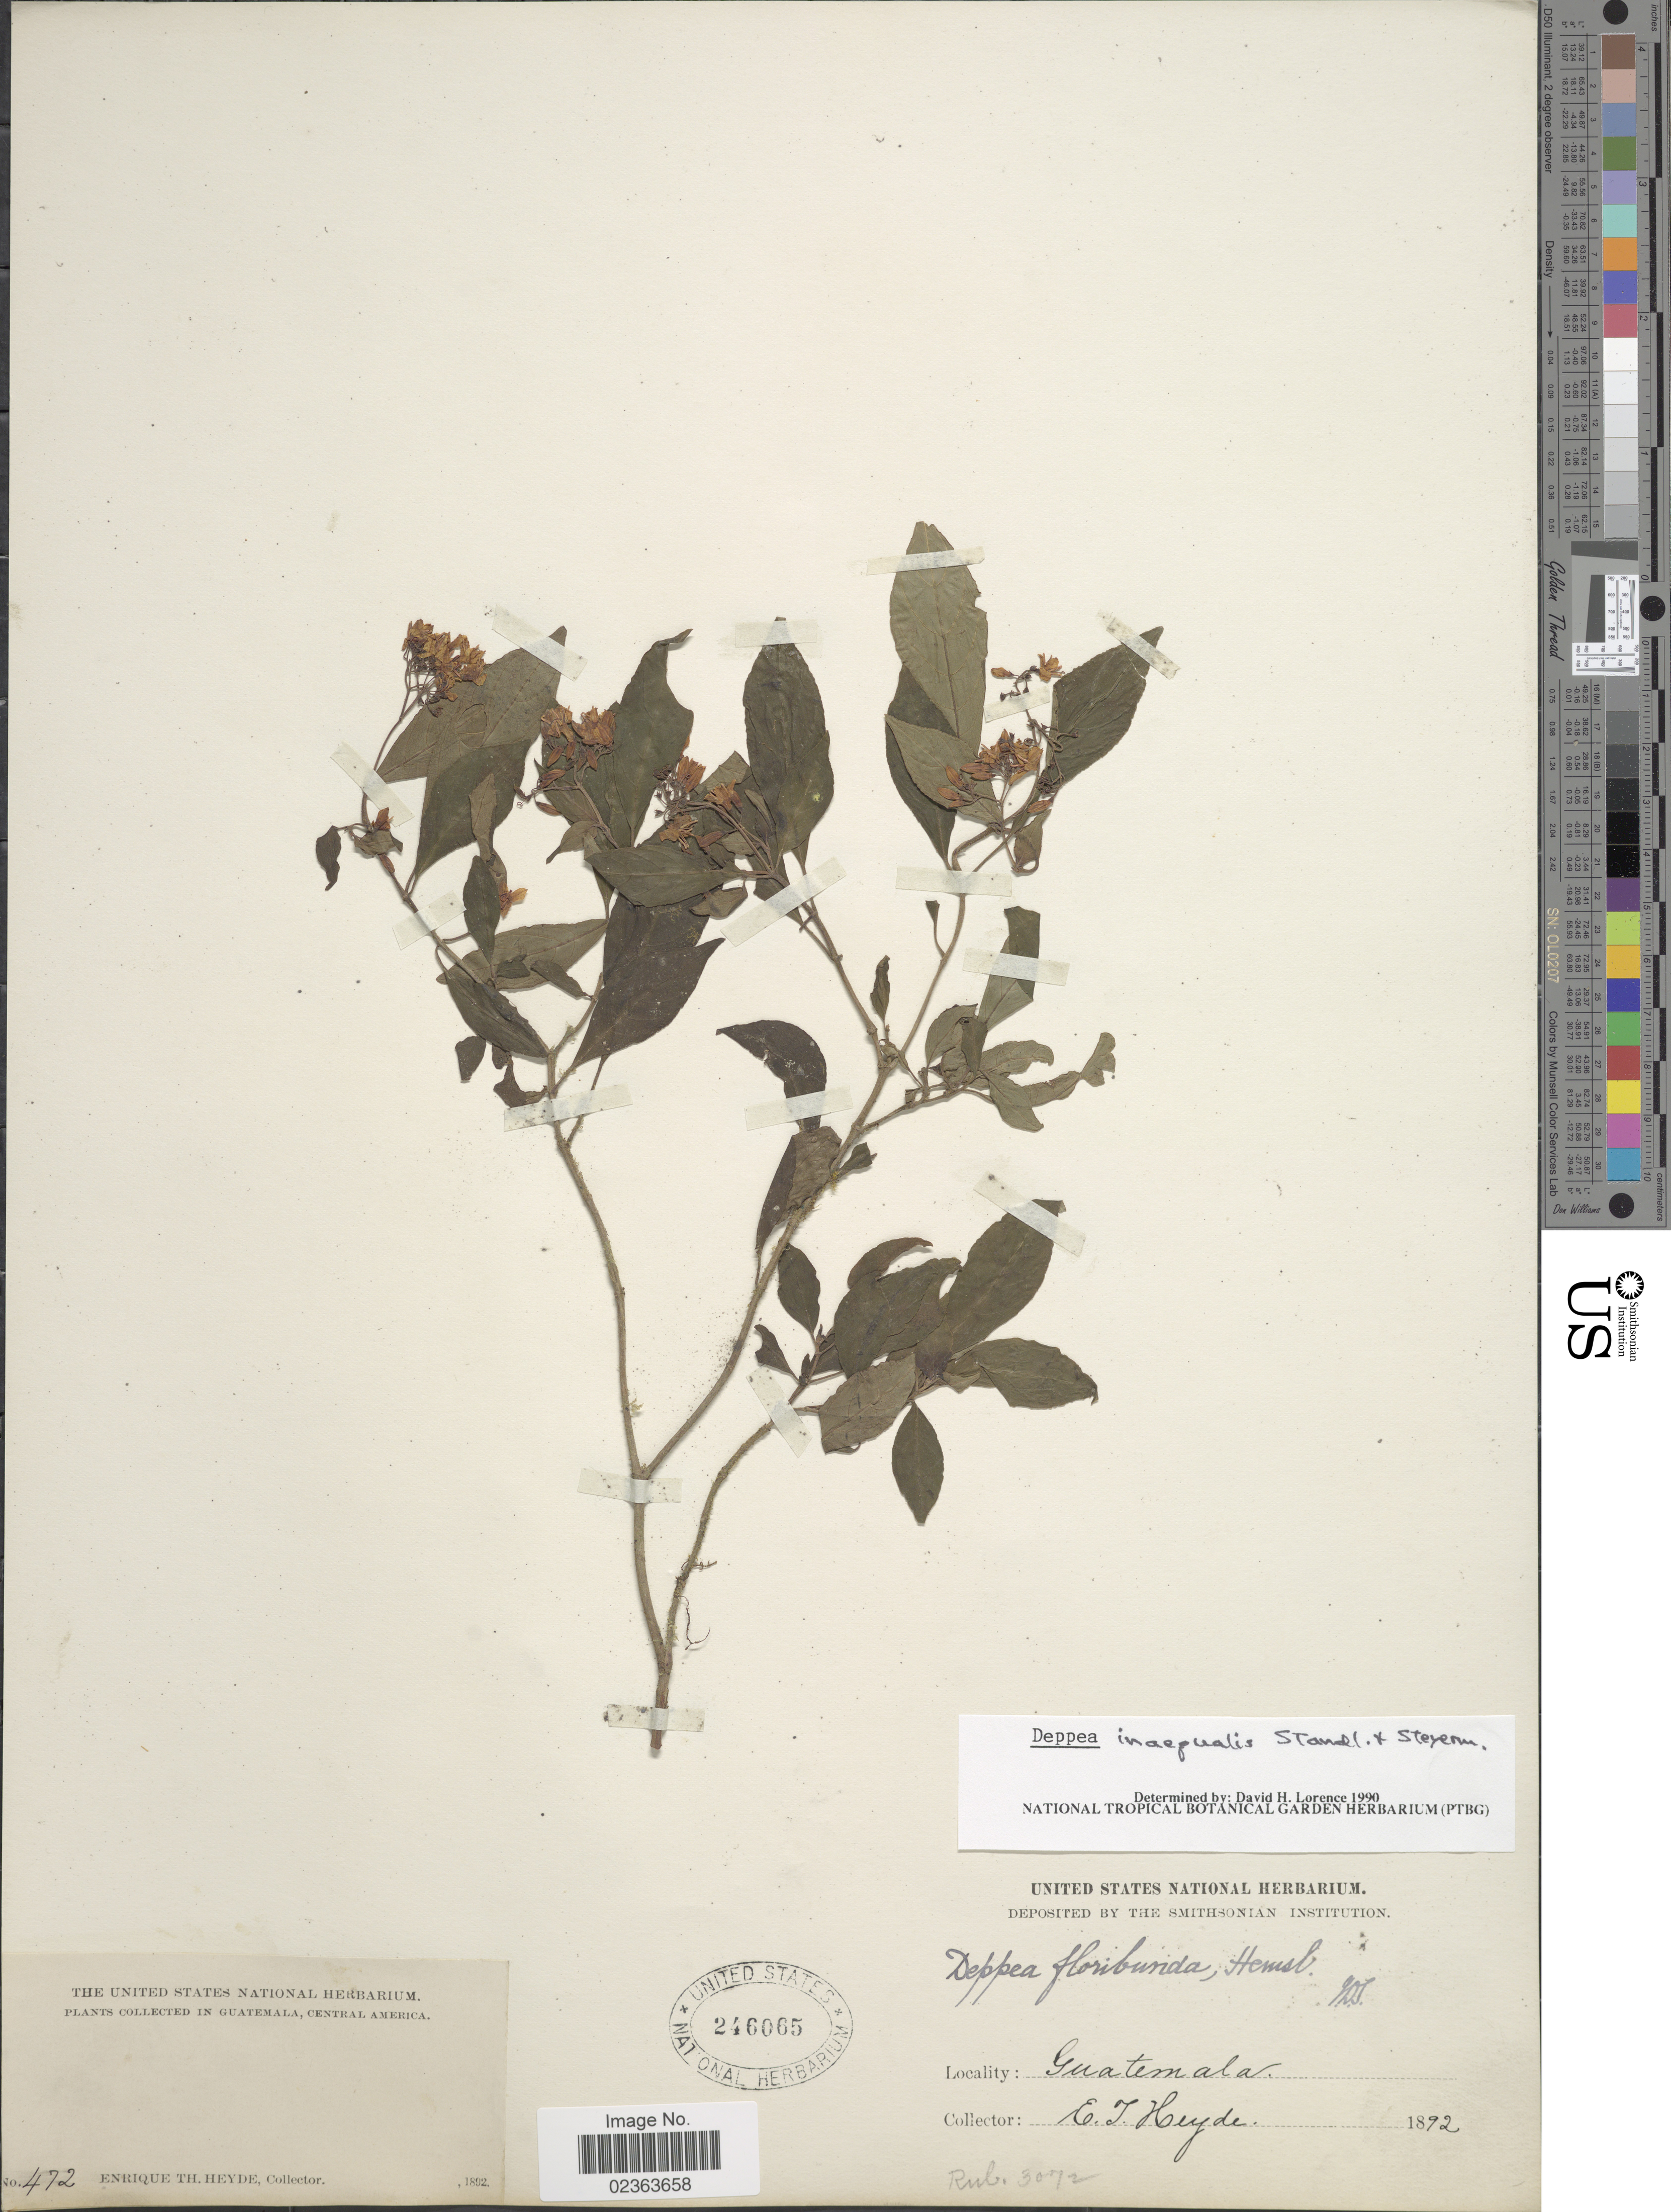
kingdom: Plantae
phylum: Tracheophyta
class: Magnoliopsida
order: Gentianales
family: Rubiaceae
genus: Deppea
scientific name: Deppea inaequalis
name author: Standl. & Steyerm.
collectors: E. T. Heyde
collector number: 472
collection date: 1892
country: Guatemala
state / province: Guatemala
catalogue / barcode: US 246065